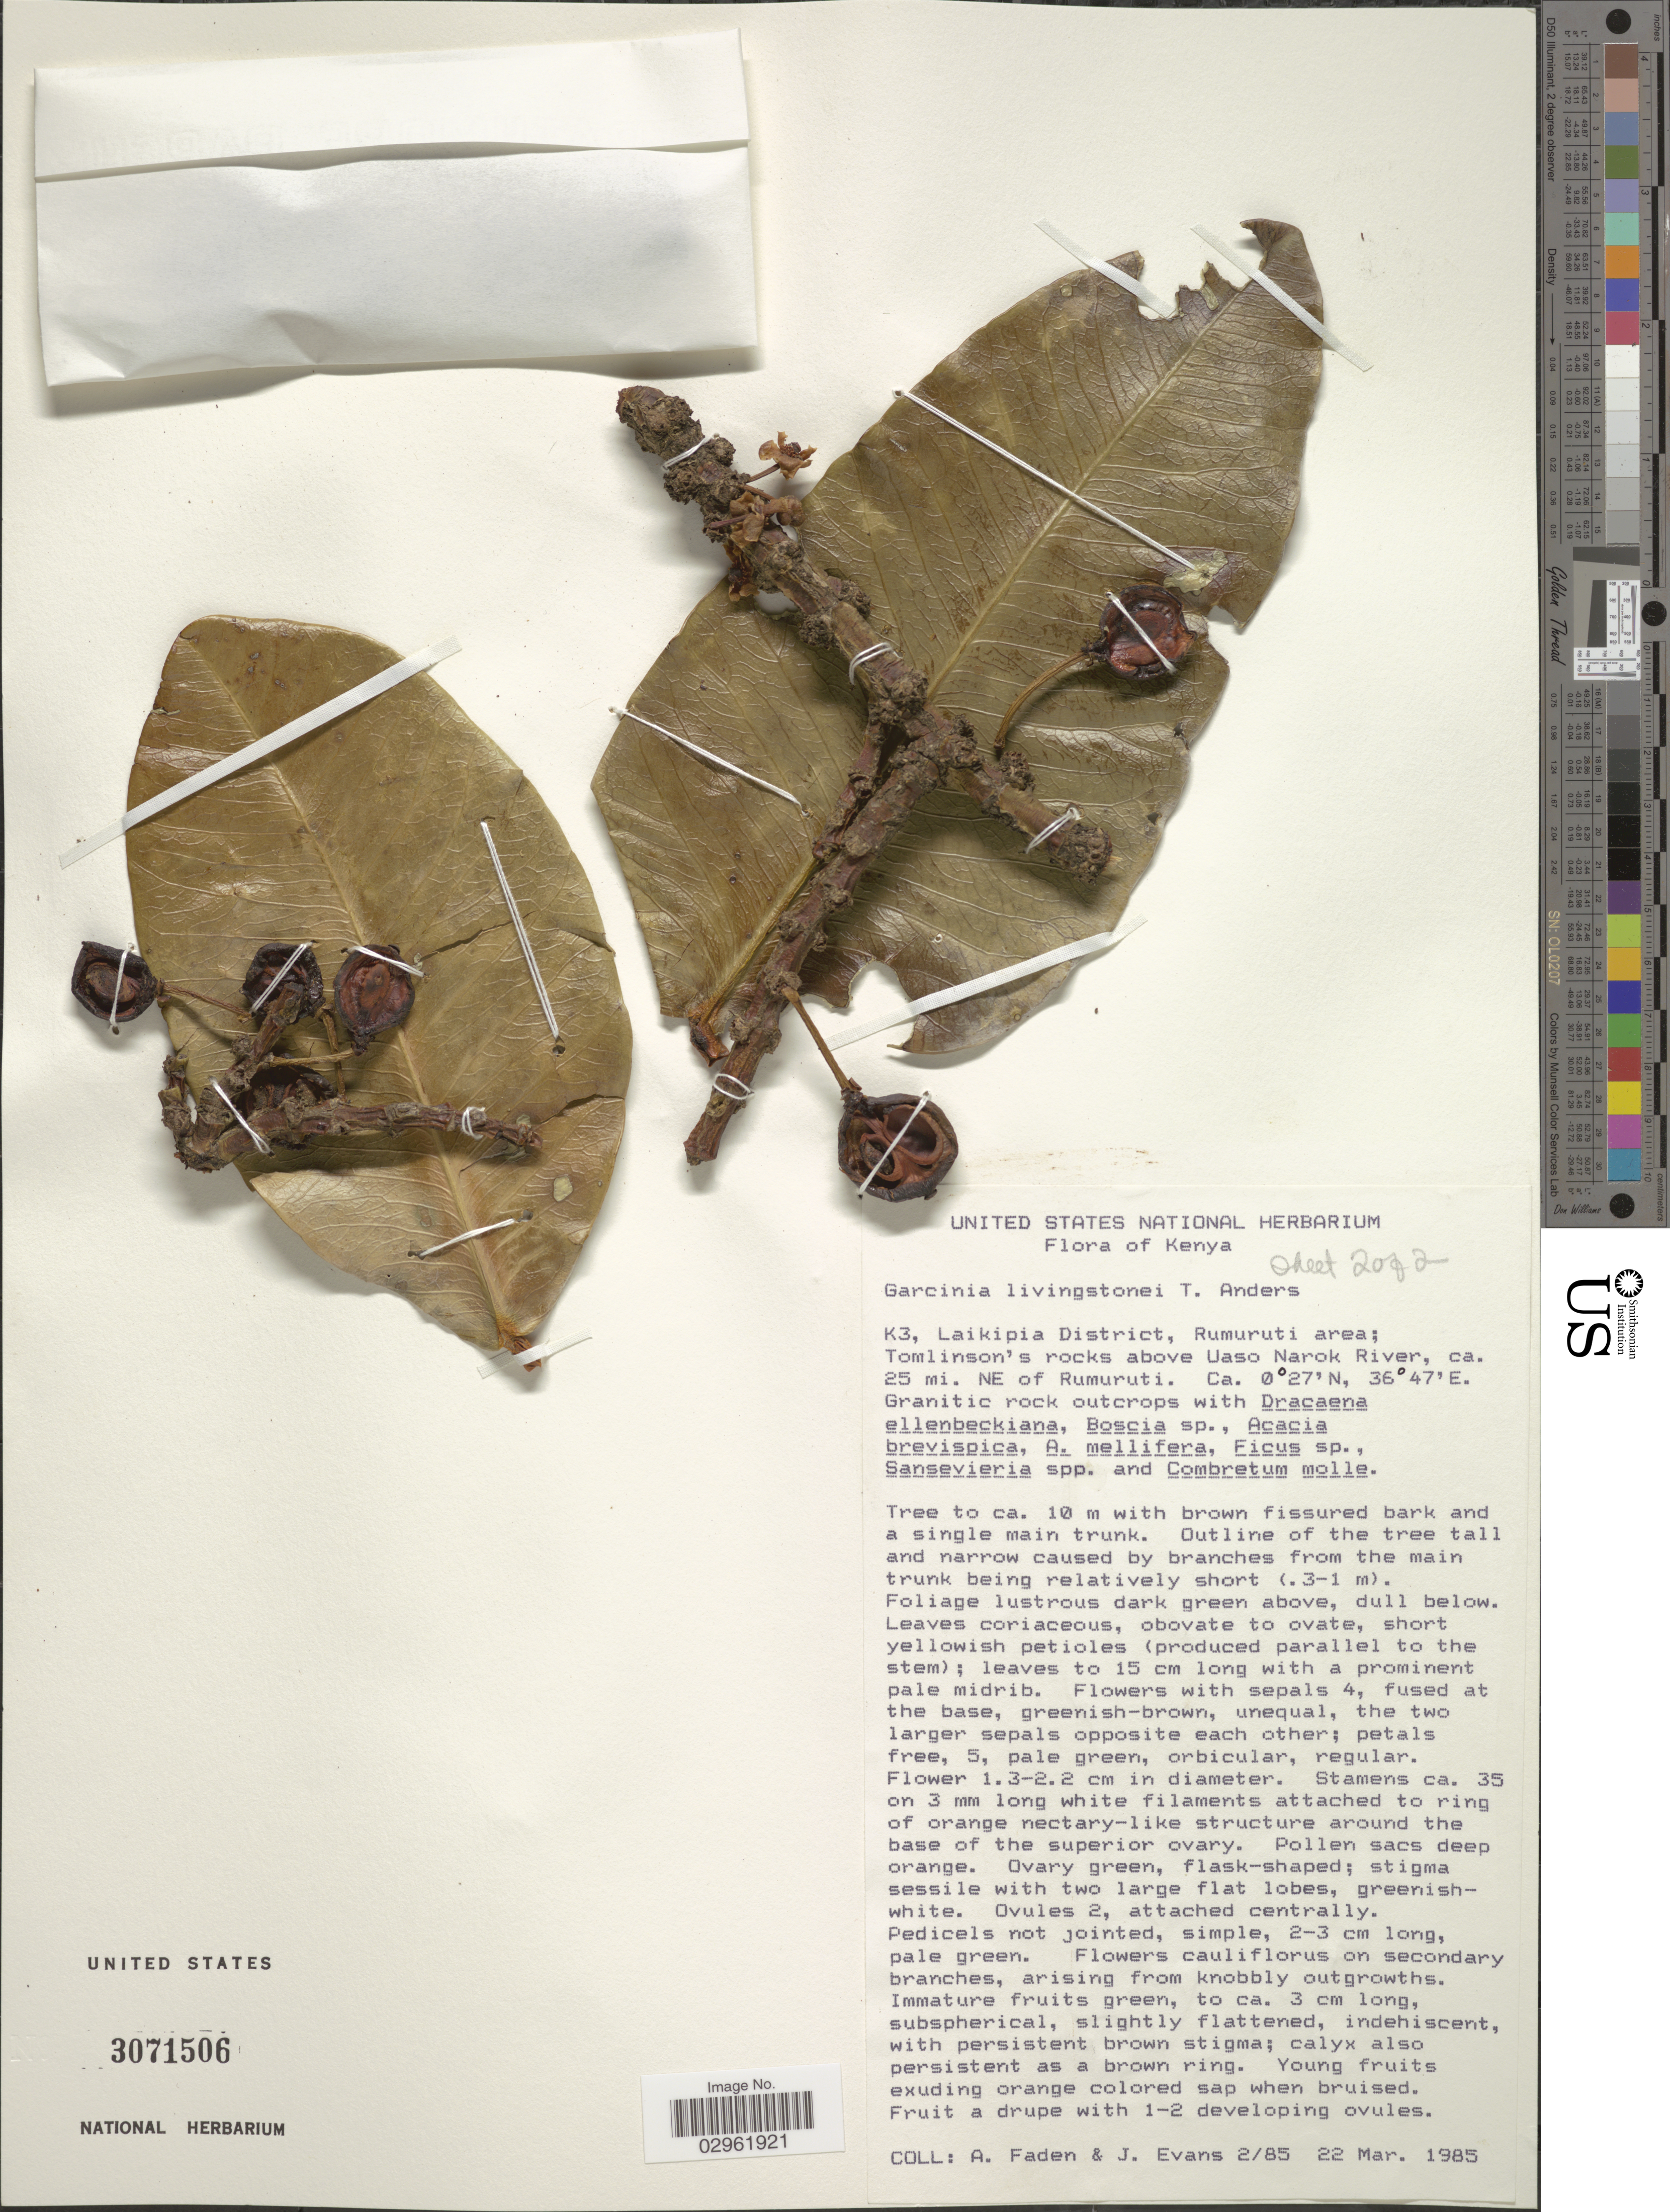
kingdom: Plantae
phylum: Tracheophyta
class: Magnoliopsida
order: Malpighiales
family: Clusiaceae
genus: Garcinia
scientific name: Garcinia livingstonei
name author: T. Anderson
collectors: A. J. Faden & J. Evans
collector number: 2/85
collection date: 1985-03-22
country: Kenya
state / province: Laikipia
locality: K3, Laikipia District, Rumuruti area; Tomlinson's rocks above Uaso Narok River, ca. 25 mi. NE of Rumuruti.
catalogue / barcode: US 3071506